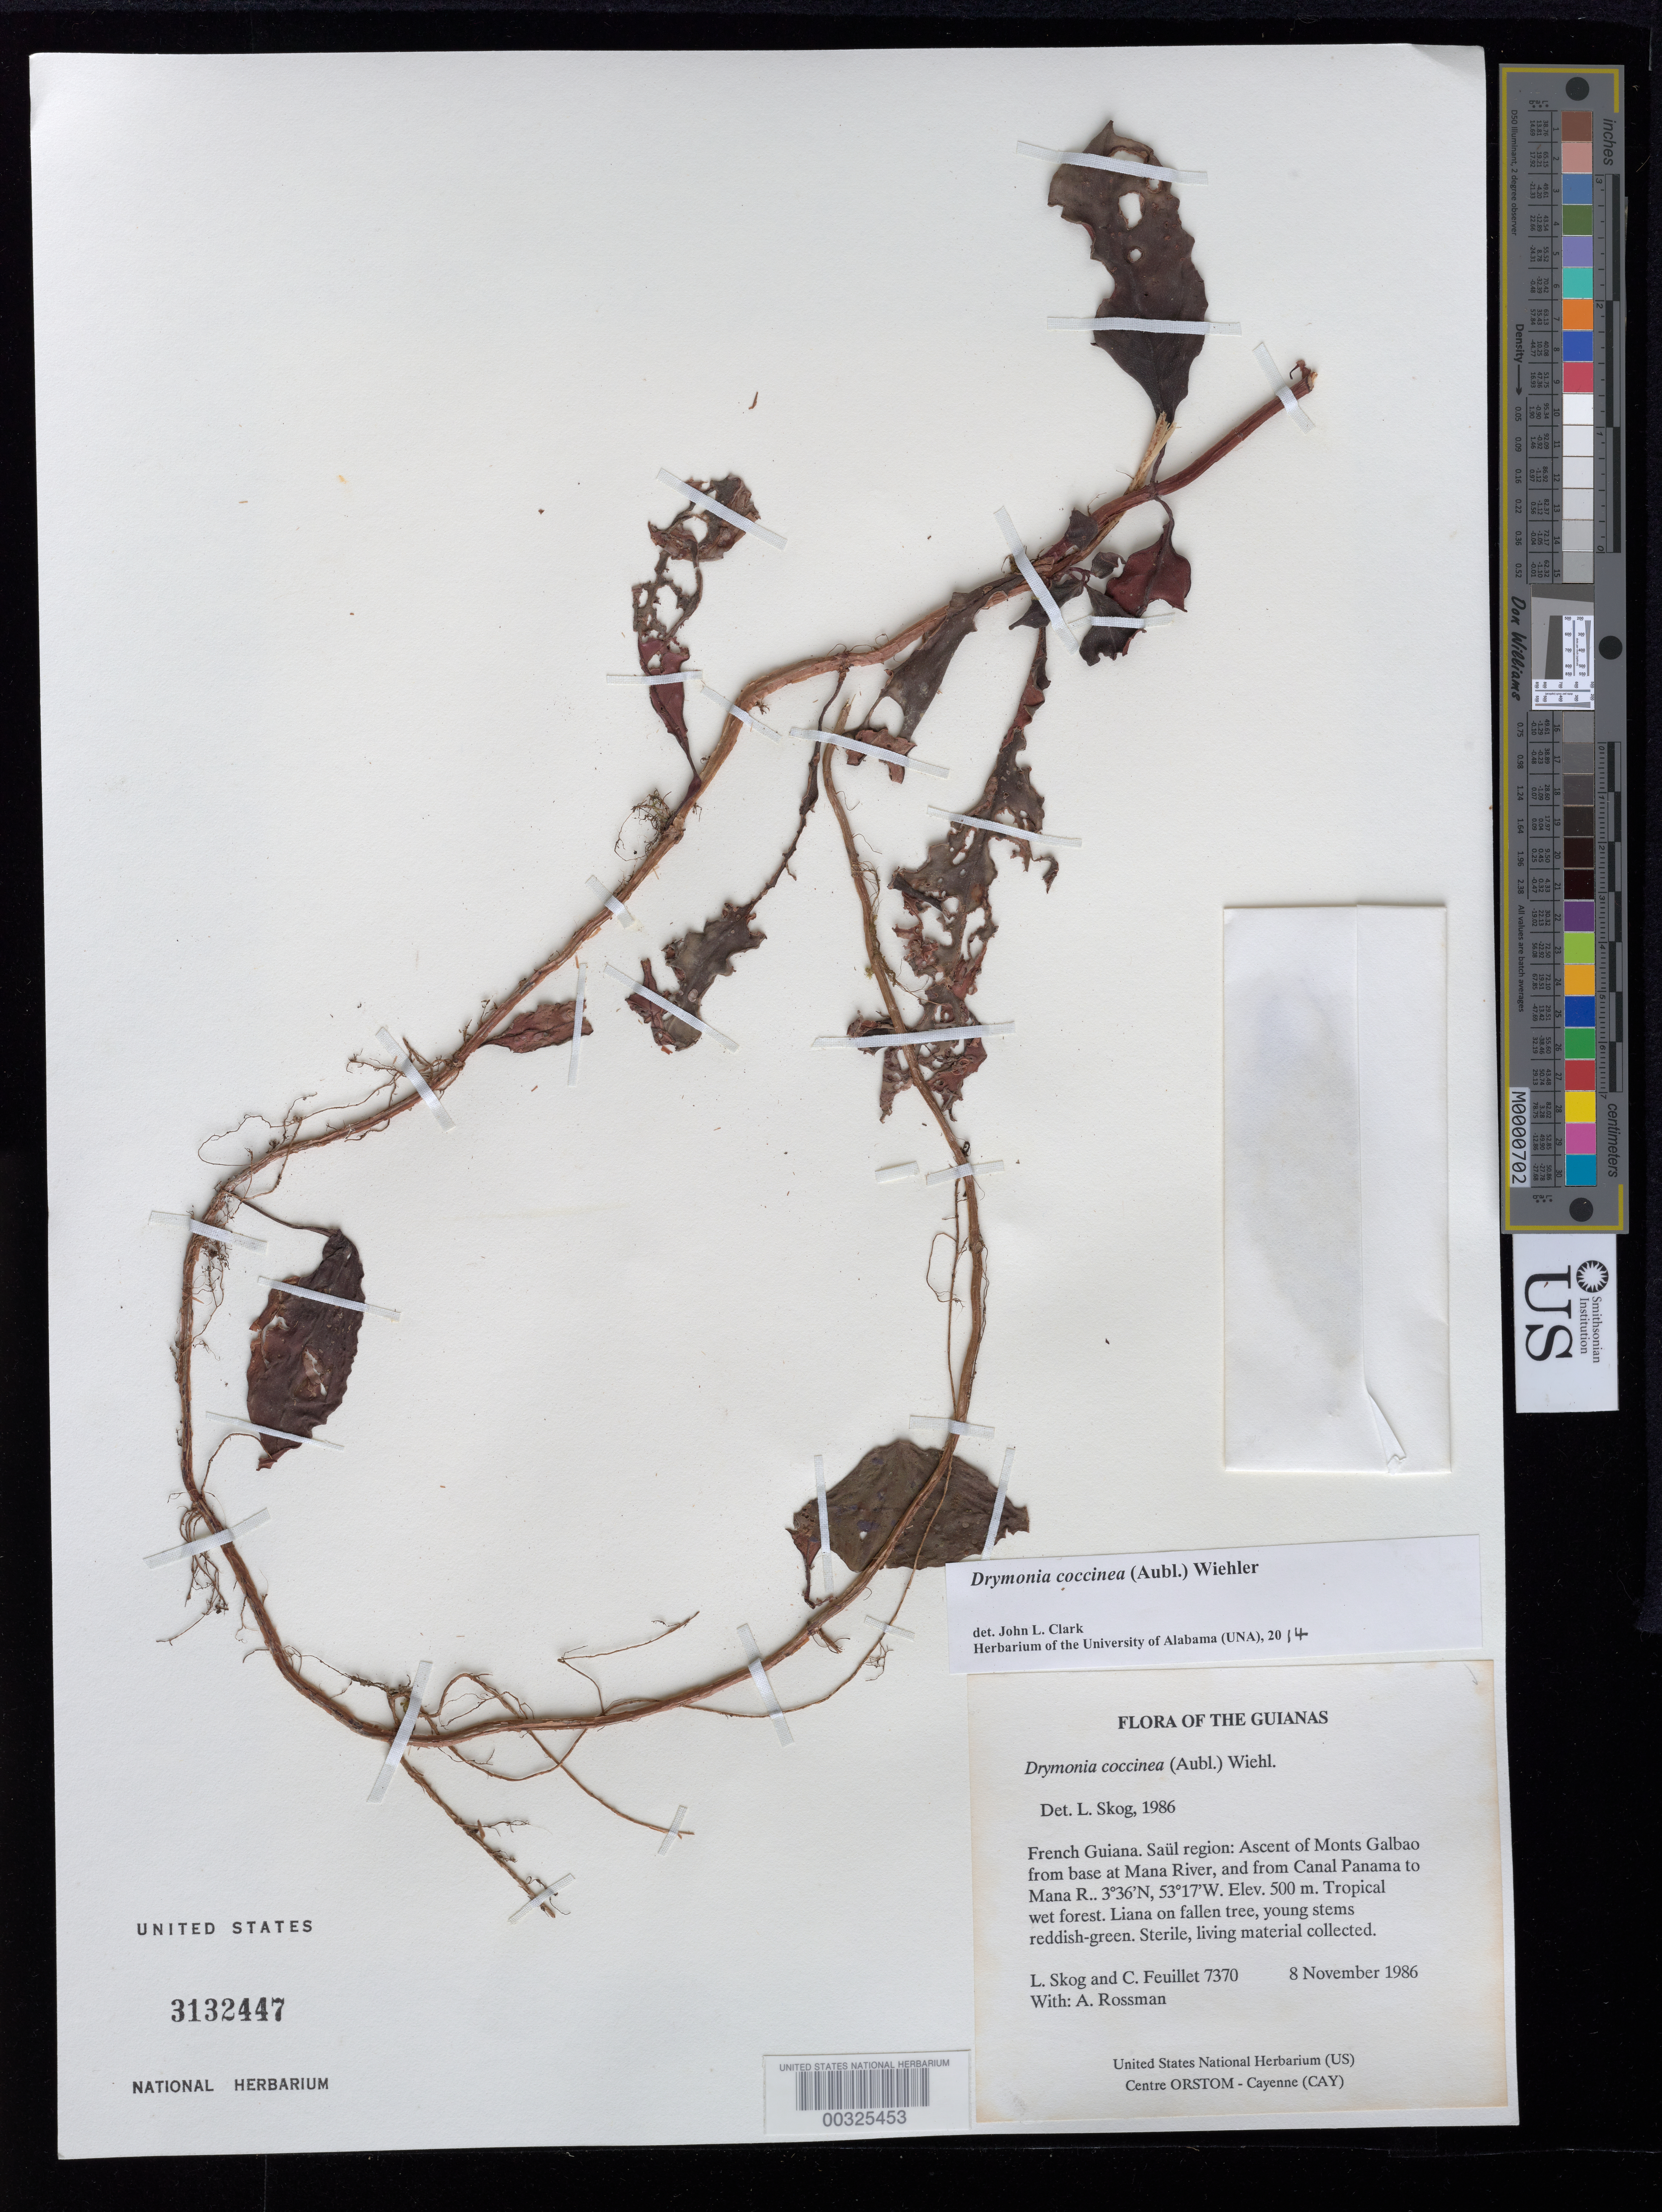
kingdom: Plantae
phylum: Tracheophyta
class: Magnoliopsida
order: Lamiales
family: Gesneriaceae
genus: Drymonia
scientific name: Drymonia coccinea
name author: (Aubl.) Wiehler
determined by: Skog, Laurence E.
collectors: L. E. Skog, C. Feuillet & A. Rossman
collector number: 7370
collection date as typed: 08 Nov 1986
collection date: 1986-11-08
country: French Guiana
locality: Saül region:. ascent of Monts Galbao from base at Mana River, and from Canal Panama to Mana River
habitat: Tropical wet forest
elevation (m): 500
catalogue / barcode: US 3132447